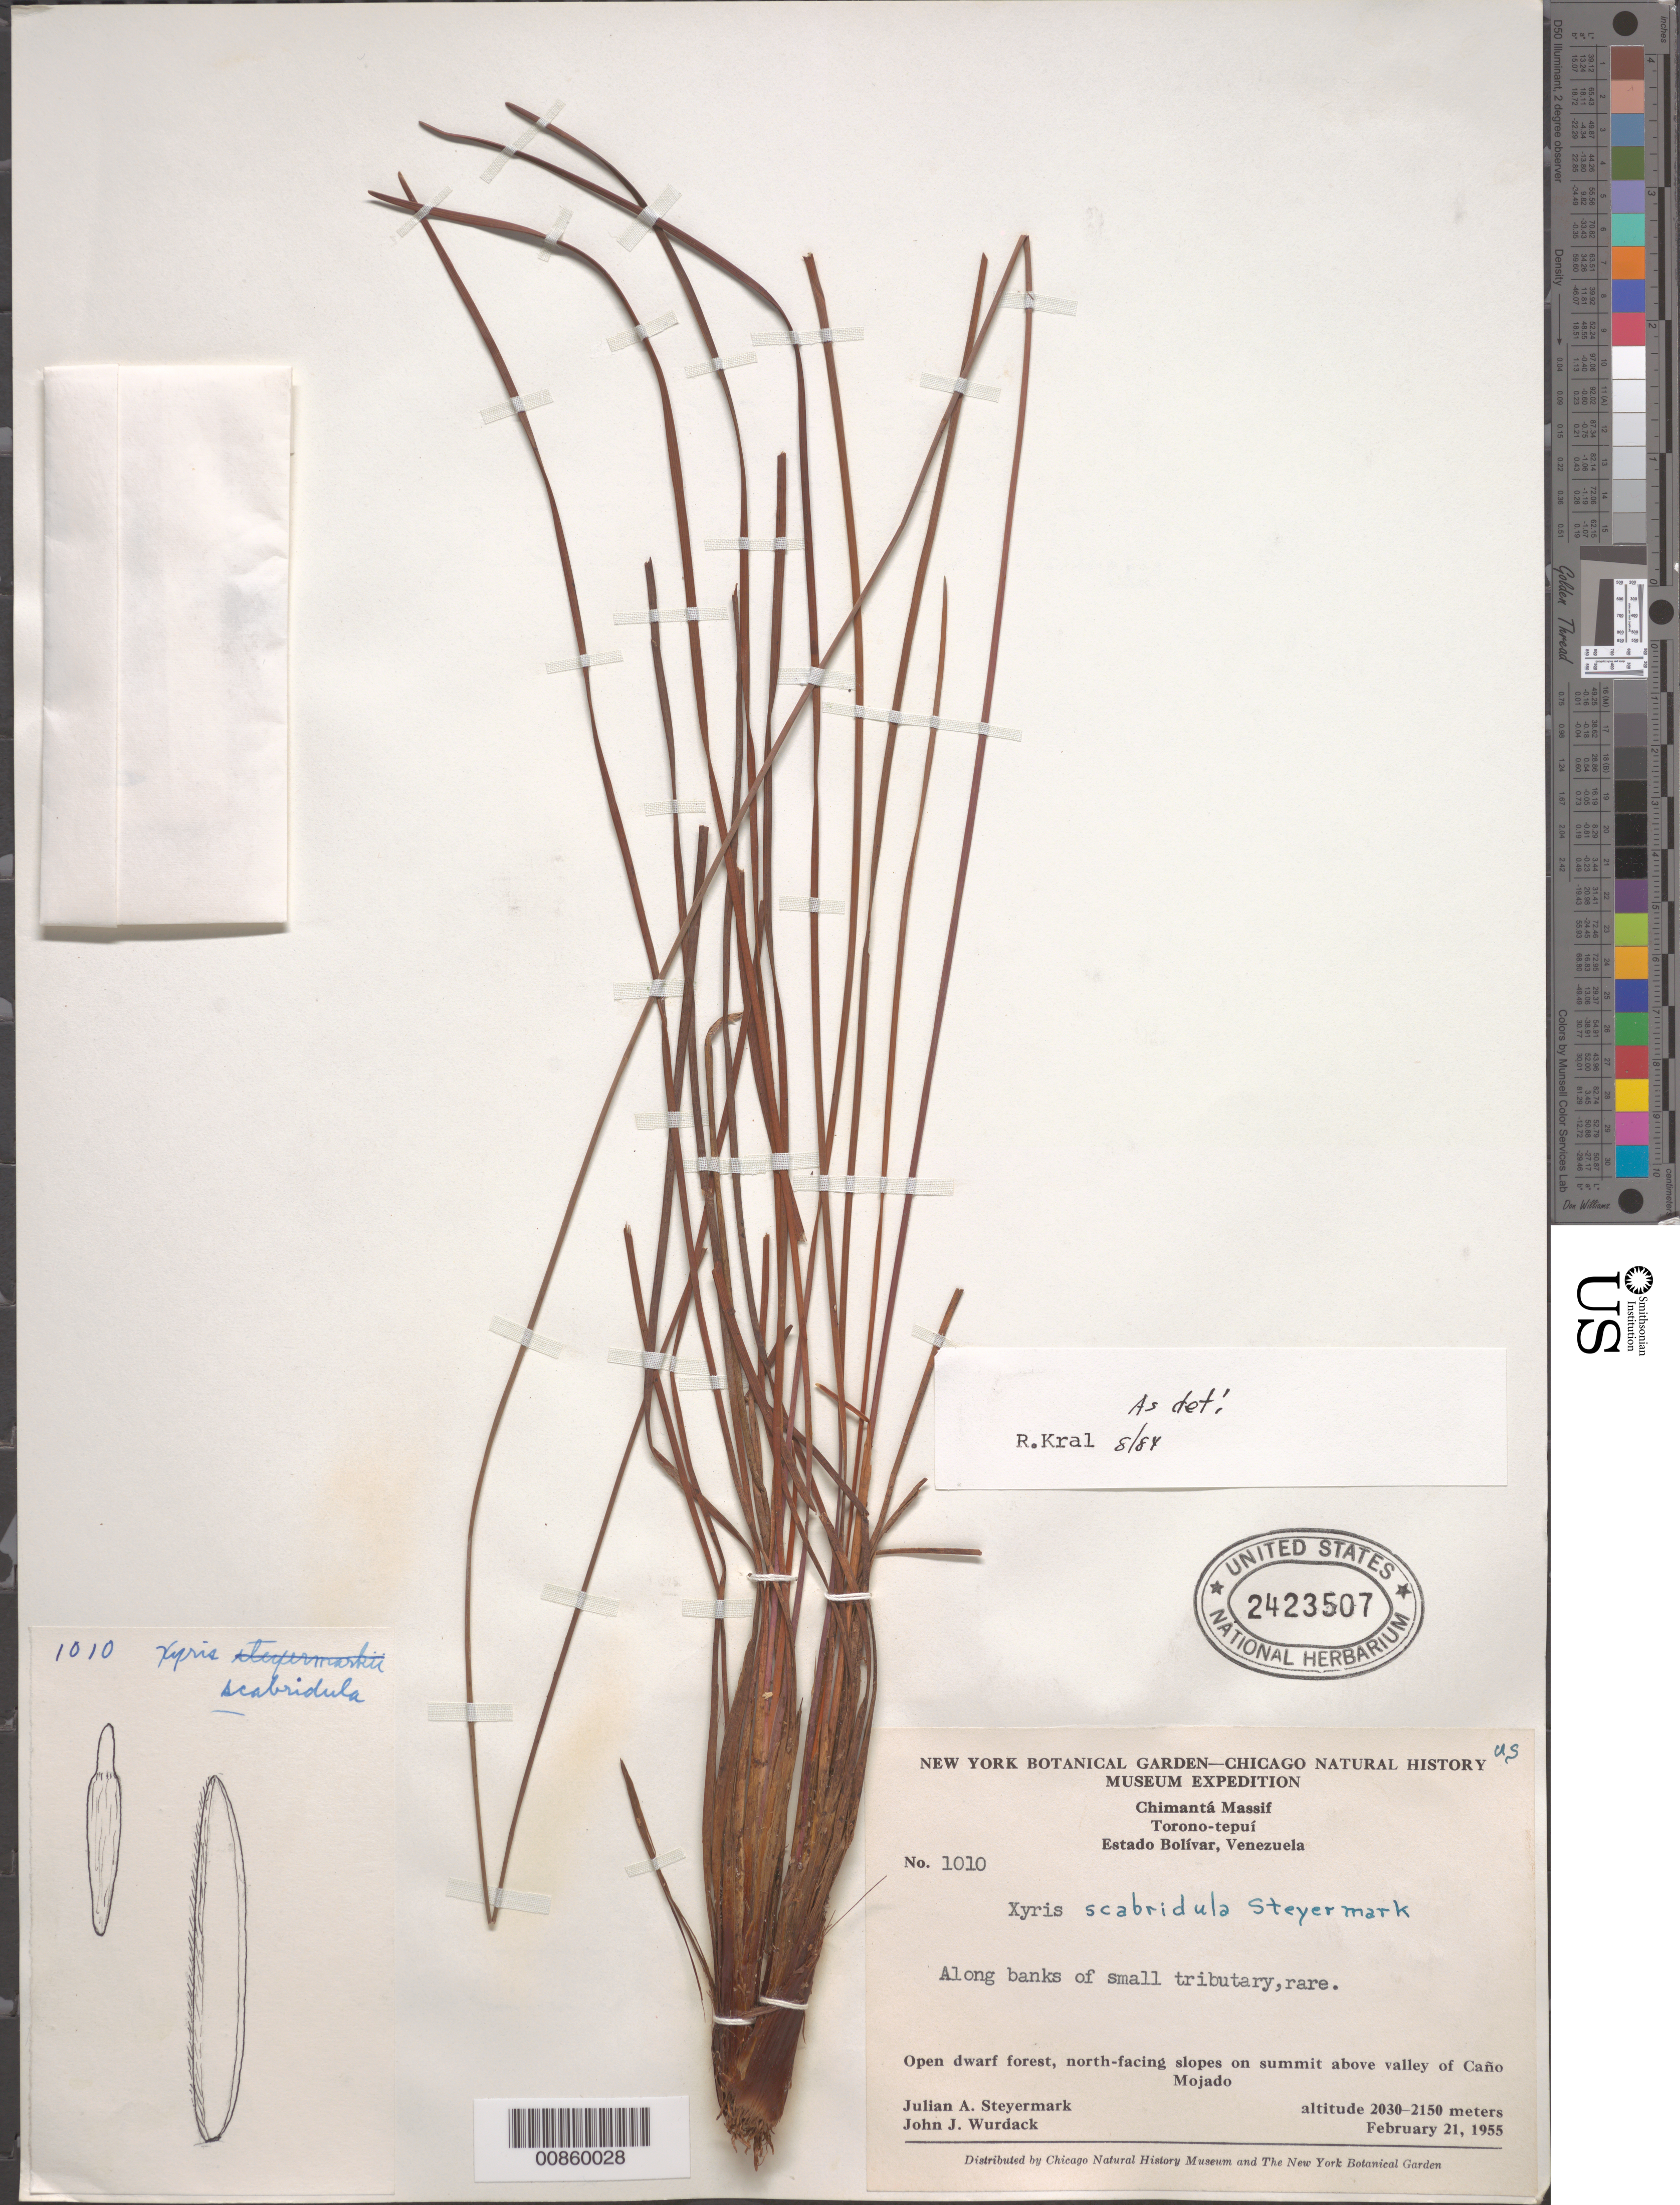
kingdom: Plantae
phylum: Tracheophyta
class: Liliopsida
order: Poales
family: Xyridaceae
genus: Xyris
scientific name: Xyris scabridula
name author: Steyerm.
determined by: Kral, Robert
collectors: J. Steyermark & J. J. Wurdack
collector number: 55 1010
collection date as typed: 21-Feb-55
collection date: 1955-02-21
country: Venezuela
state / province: Bolívar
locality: Chimantá Massif; Torono-tepuí; north-facing slopes above valley of Caño Mojado.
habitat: Open dwarf forest; along banks of small tributary.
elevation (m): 2030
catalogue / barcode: US 2423507